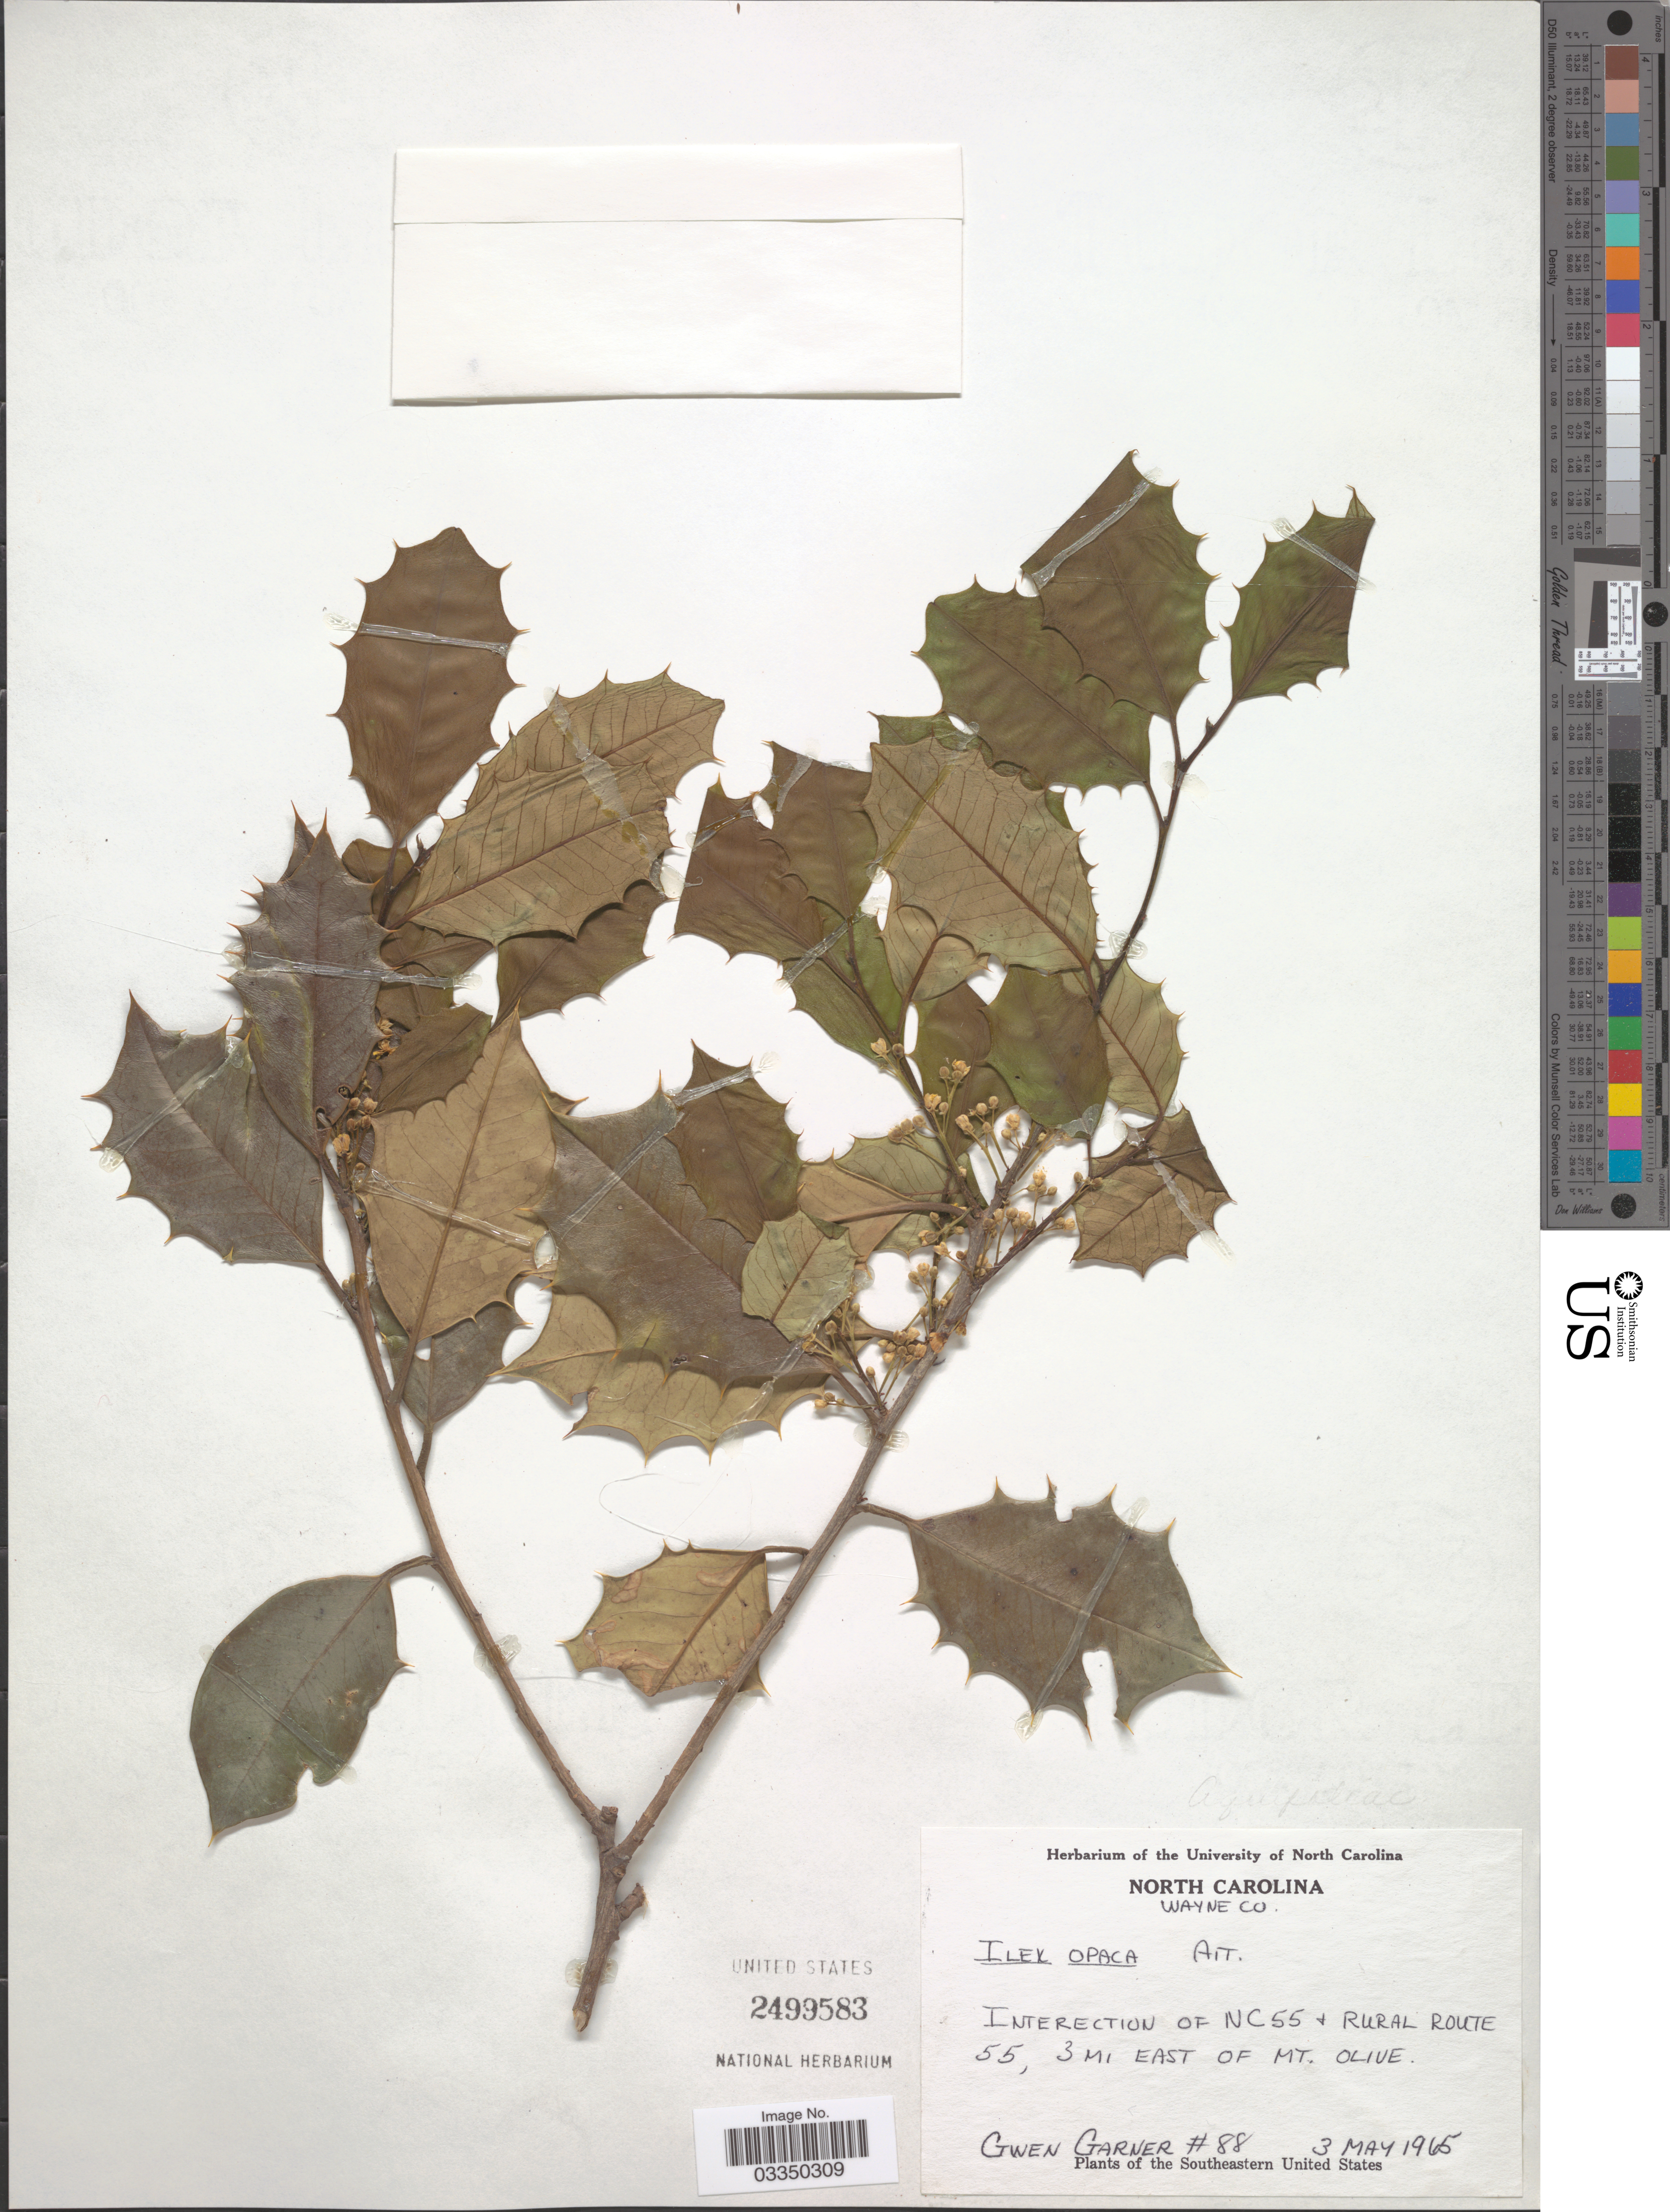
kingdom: Plantae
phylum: Tracheophyta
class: Magnoliopsida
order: Aquifoliales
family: Aquifoliaceae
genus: Ilex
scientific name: Ilex opaca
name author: Aiton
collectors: G. Garner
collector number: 88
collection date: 1965-05-03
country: United States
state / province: North Carolina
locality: Wayne Co. Interection of NC55 & Rural Route 55, 3 mi East of Mt. Olive. Southeastern United States.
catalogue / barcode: US 2499583